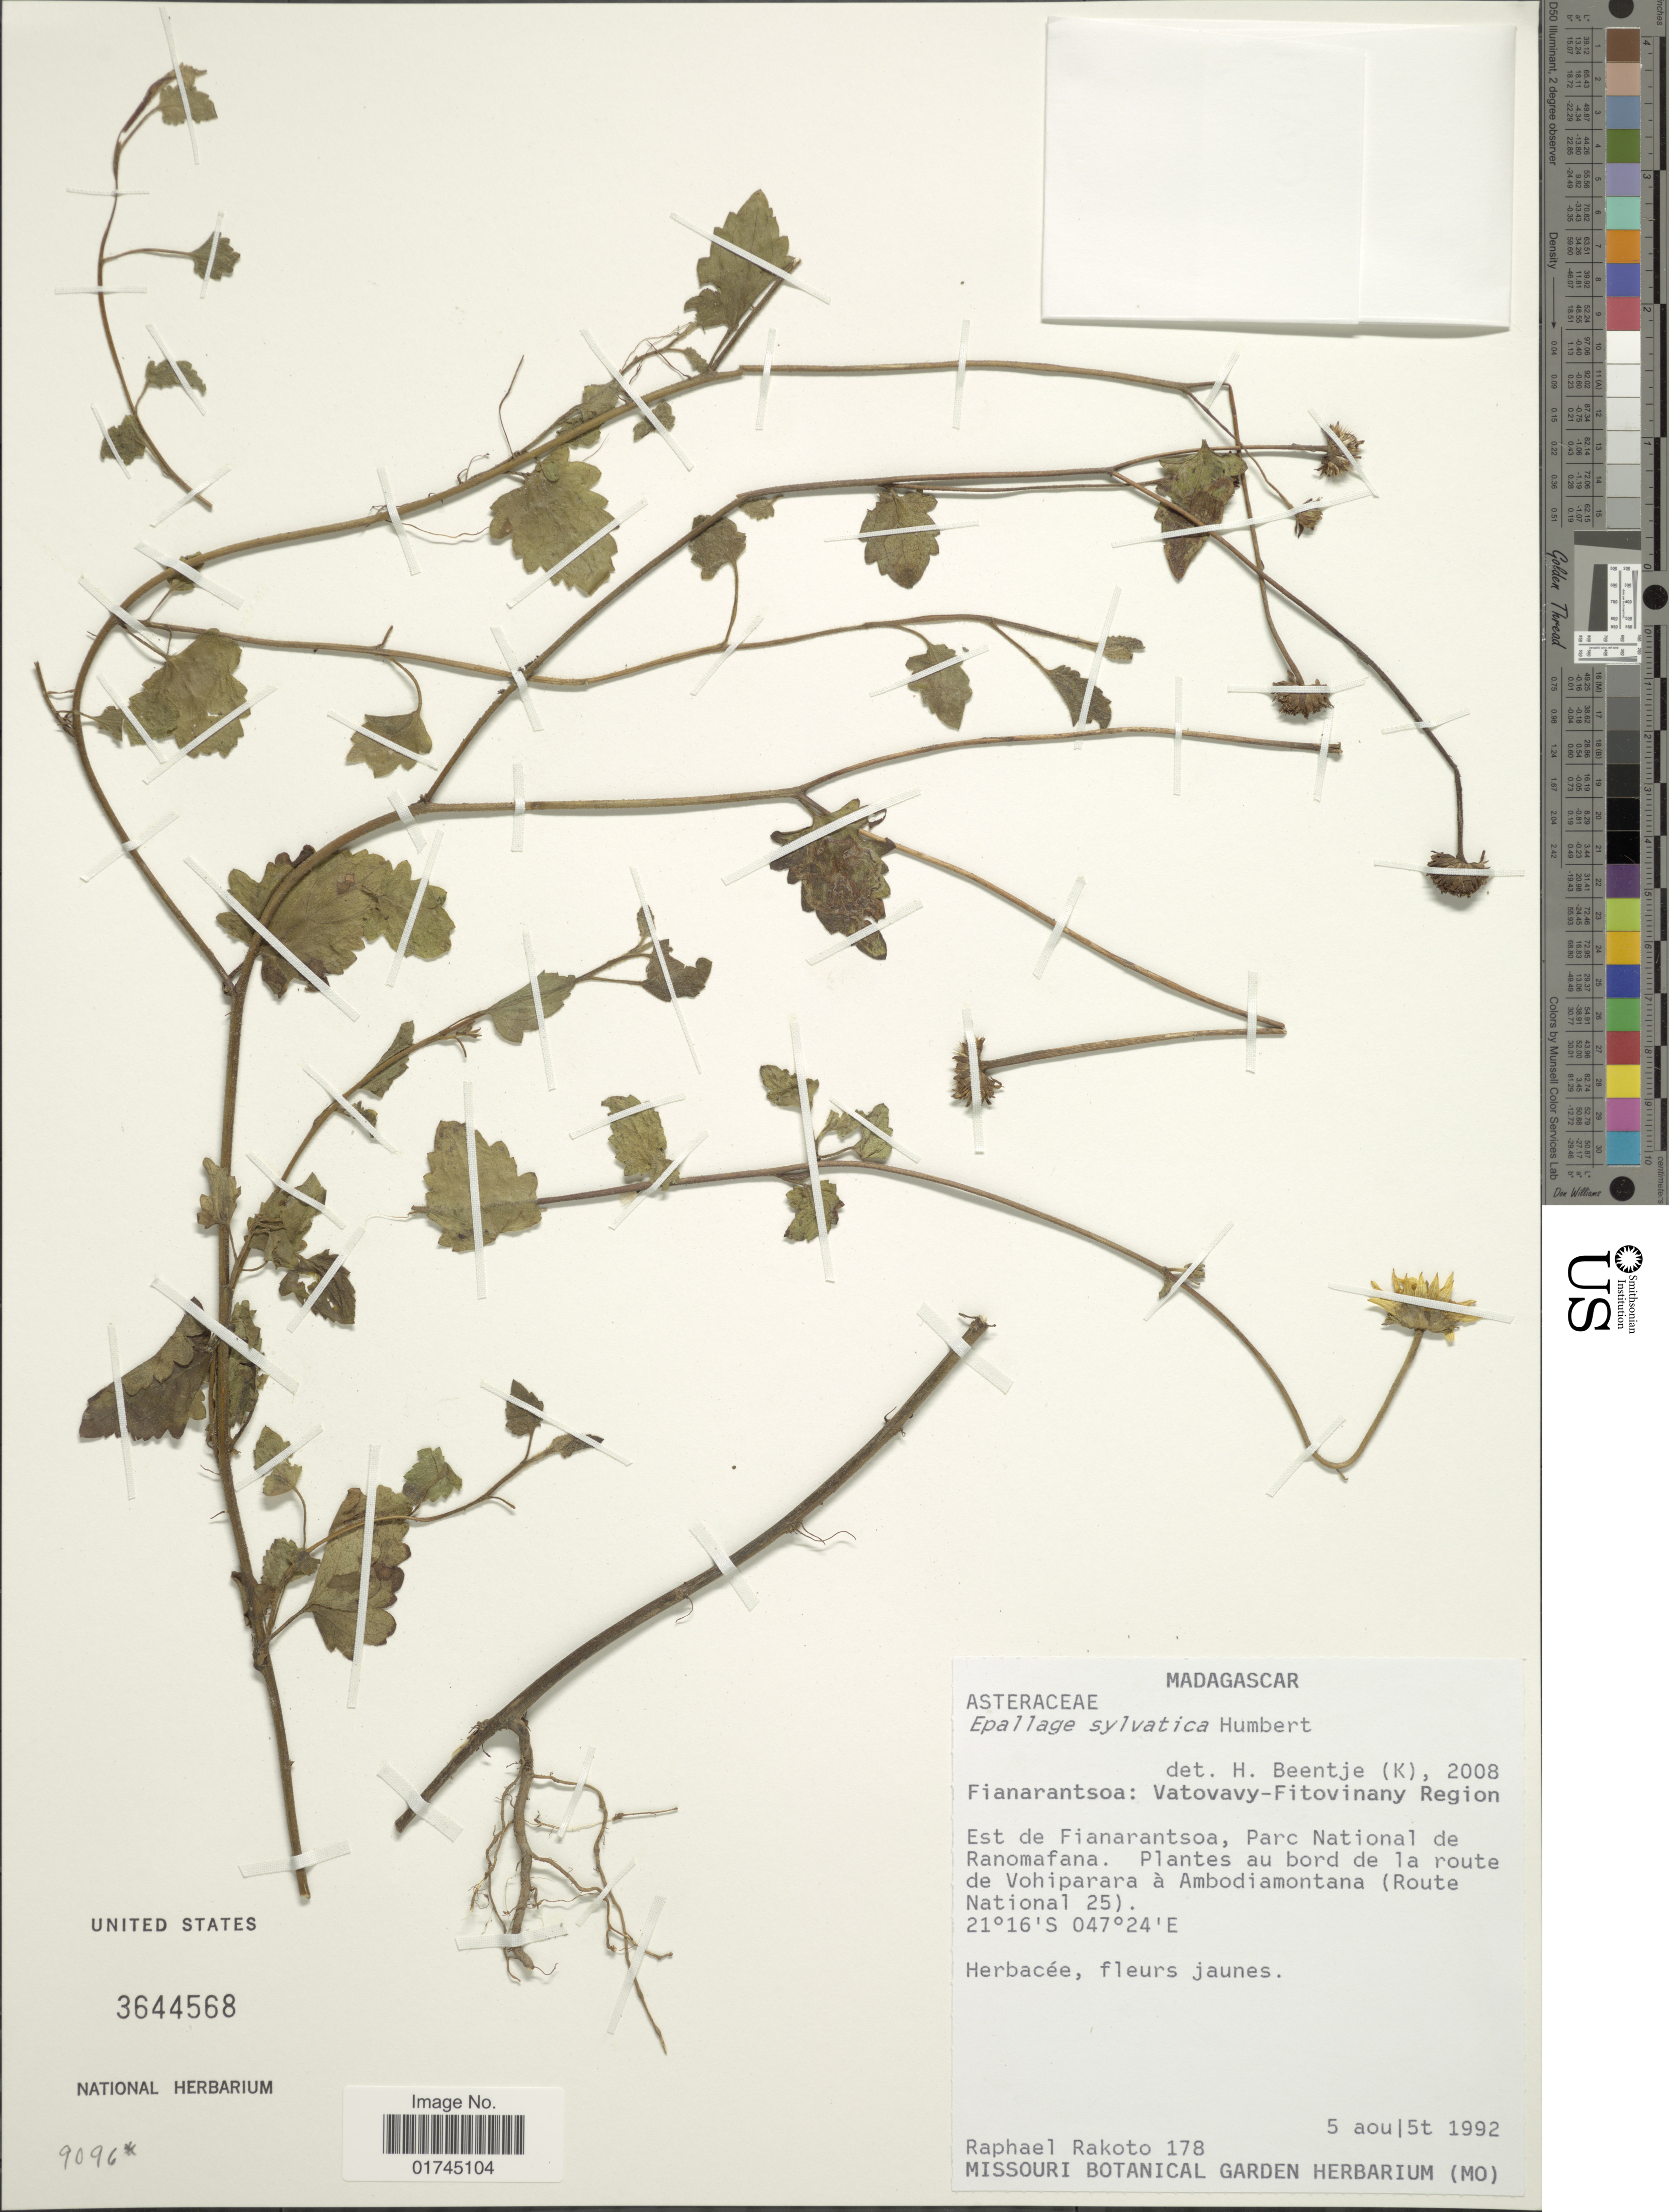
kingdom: Plantae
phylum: Tracheophyta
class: Magnoliopsida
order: Asterales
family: Asteraceae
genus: Anisopappus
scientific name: Anisopappus sylvatica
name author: (Humbert) Wild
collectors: R. Rakoto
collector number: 178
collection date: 1992-08-05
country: Madagascar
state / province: Vatovavy Fitovinany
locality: Vatovavy-Fitovinany Region, est de Fianarantsoa, Parc National de Ranomafana, de la route de Vohiparara á Ambodiamontana (Route National 25)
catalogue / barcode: US 3644568